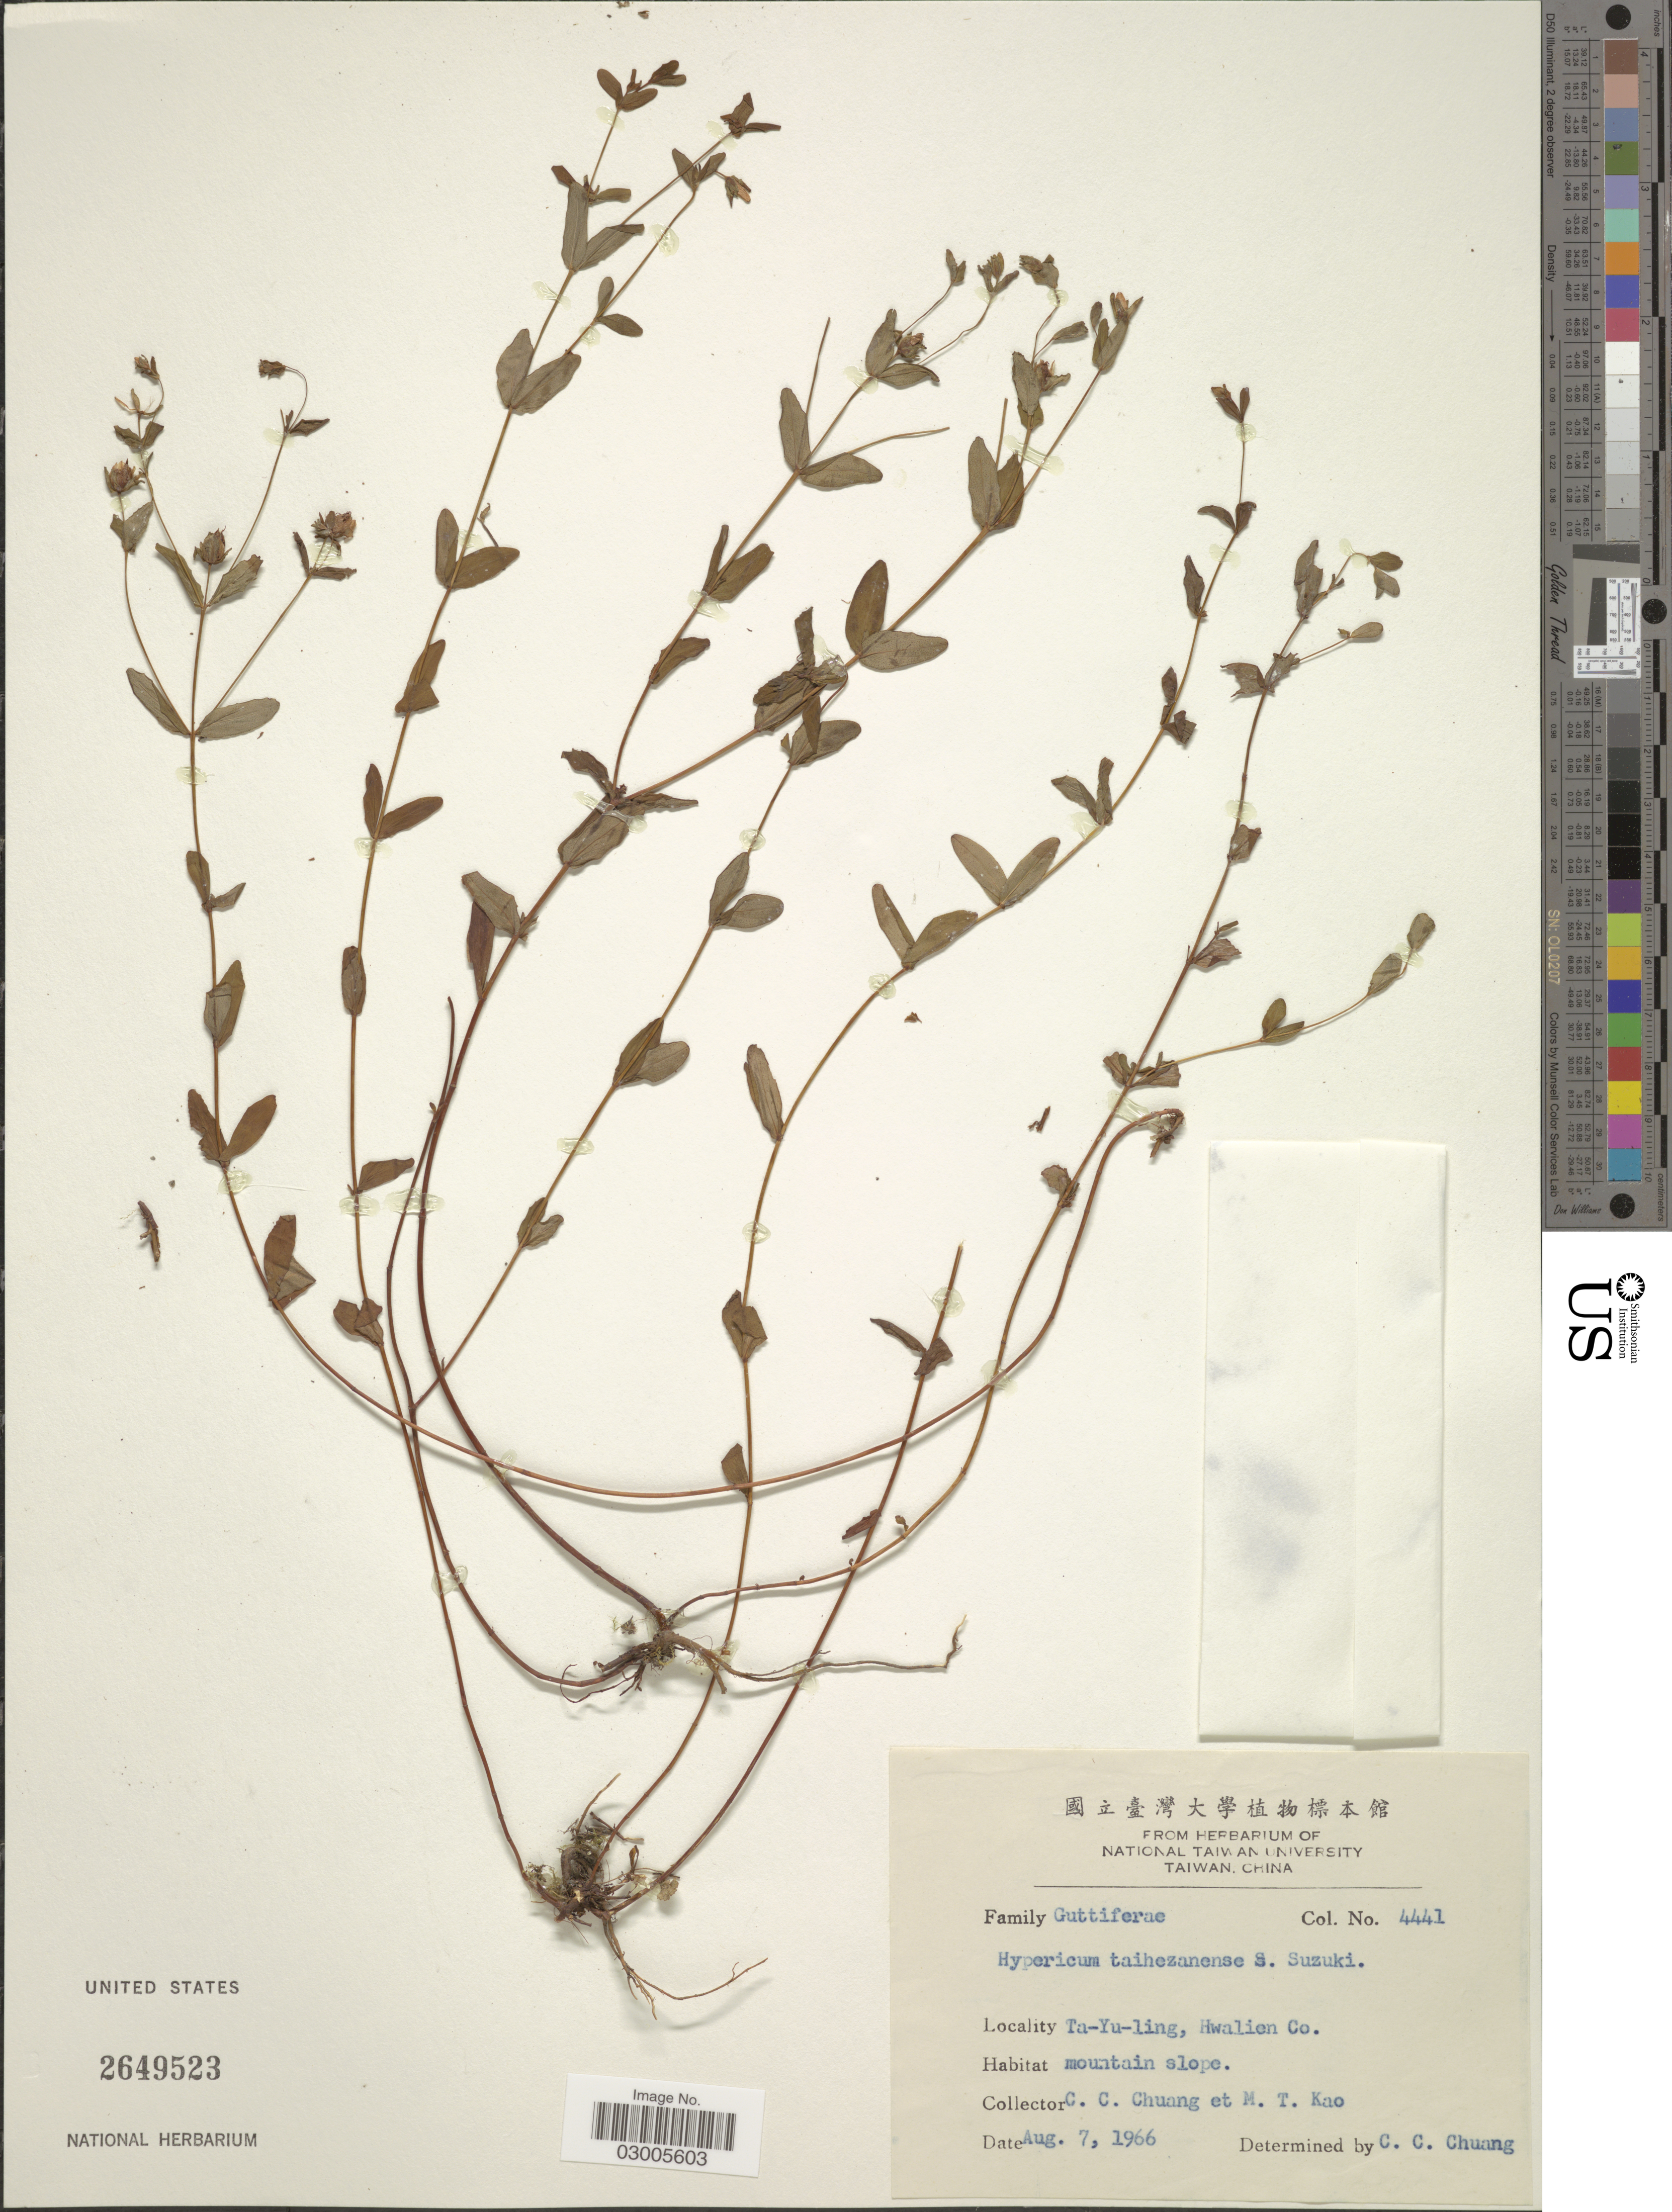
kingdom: Plantae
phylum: Tracheophyta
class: Magnoliopsida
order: Malpighiales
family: Hypericaceae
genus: Hypericum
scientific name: Hypericum taisanense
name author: Hayata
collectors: C. C. Chuang & M. T. Kao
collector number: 4441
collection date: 1966-08-07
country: Taiwan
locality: Ta-Yu-ling, Hwalien Co.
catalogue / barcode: US 2649523